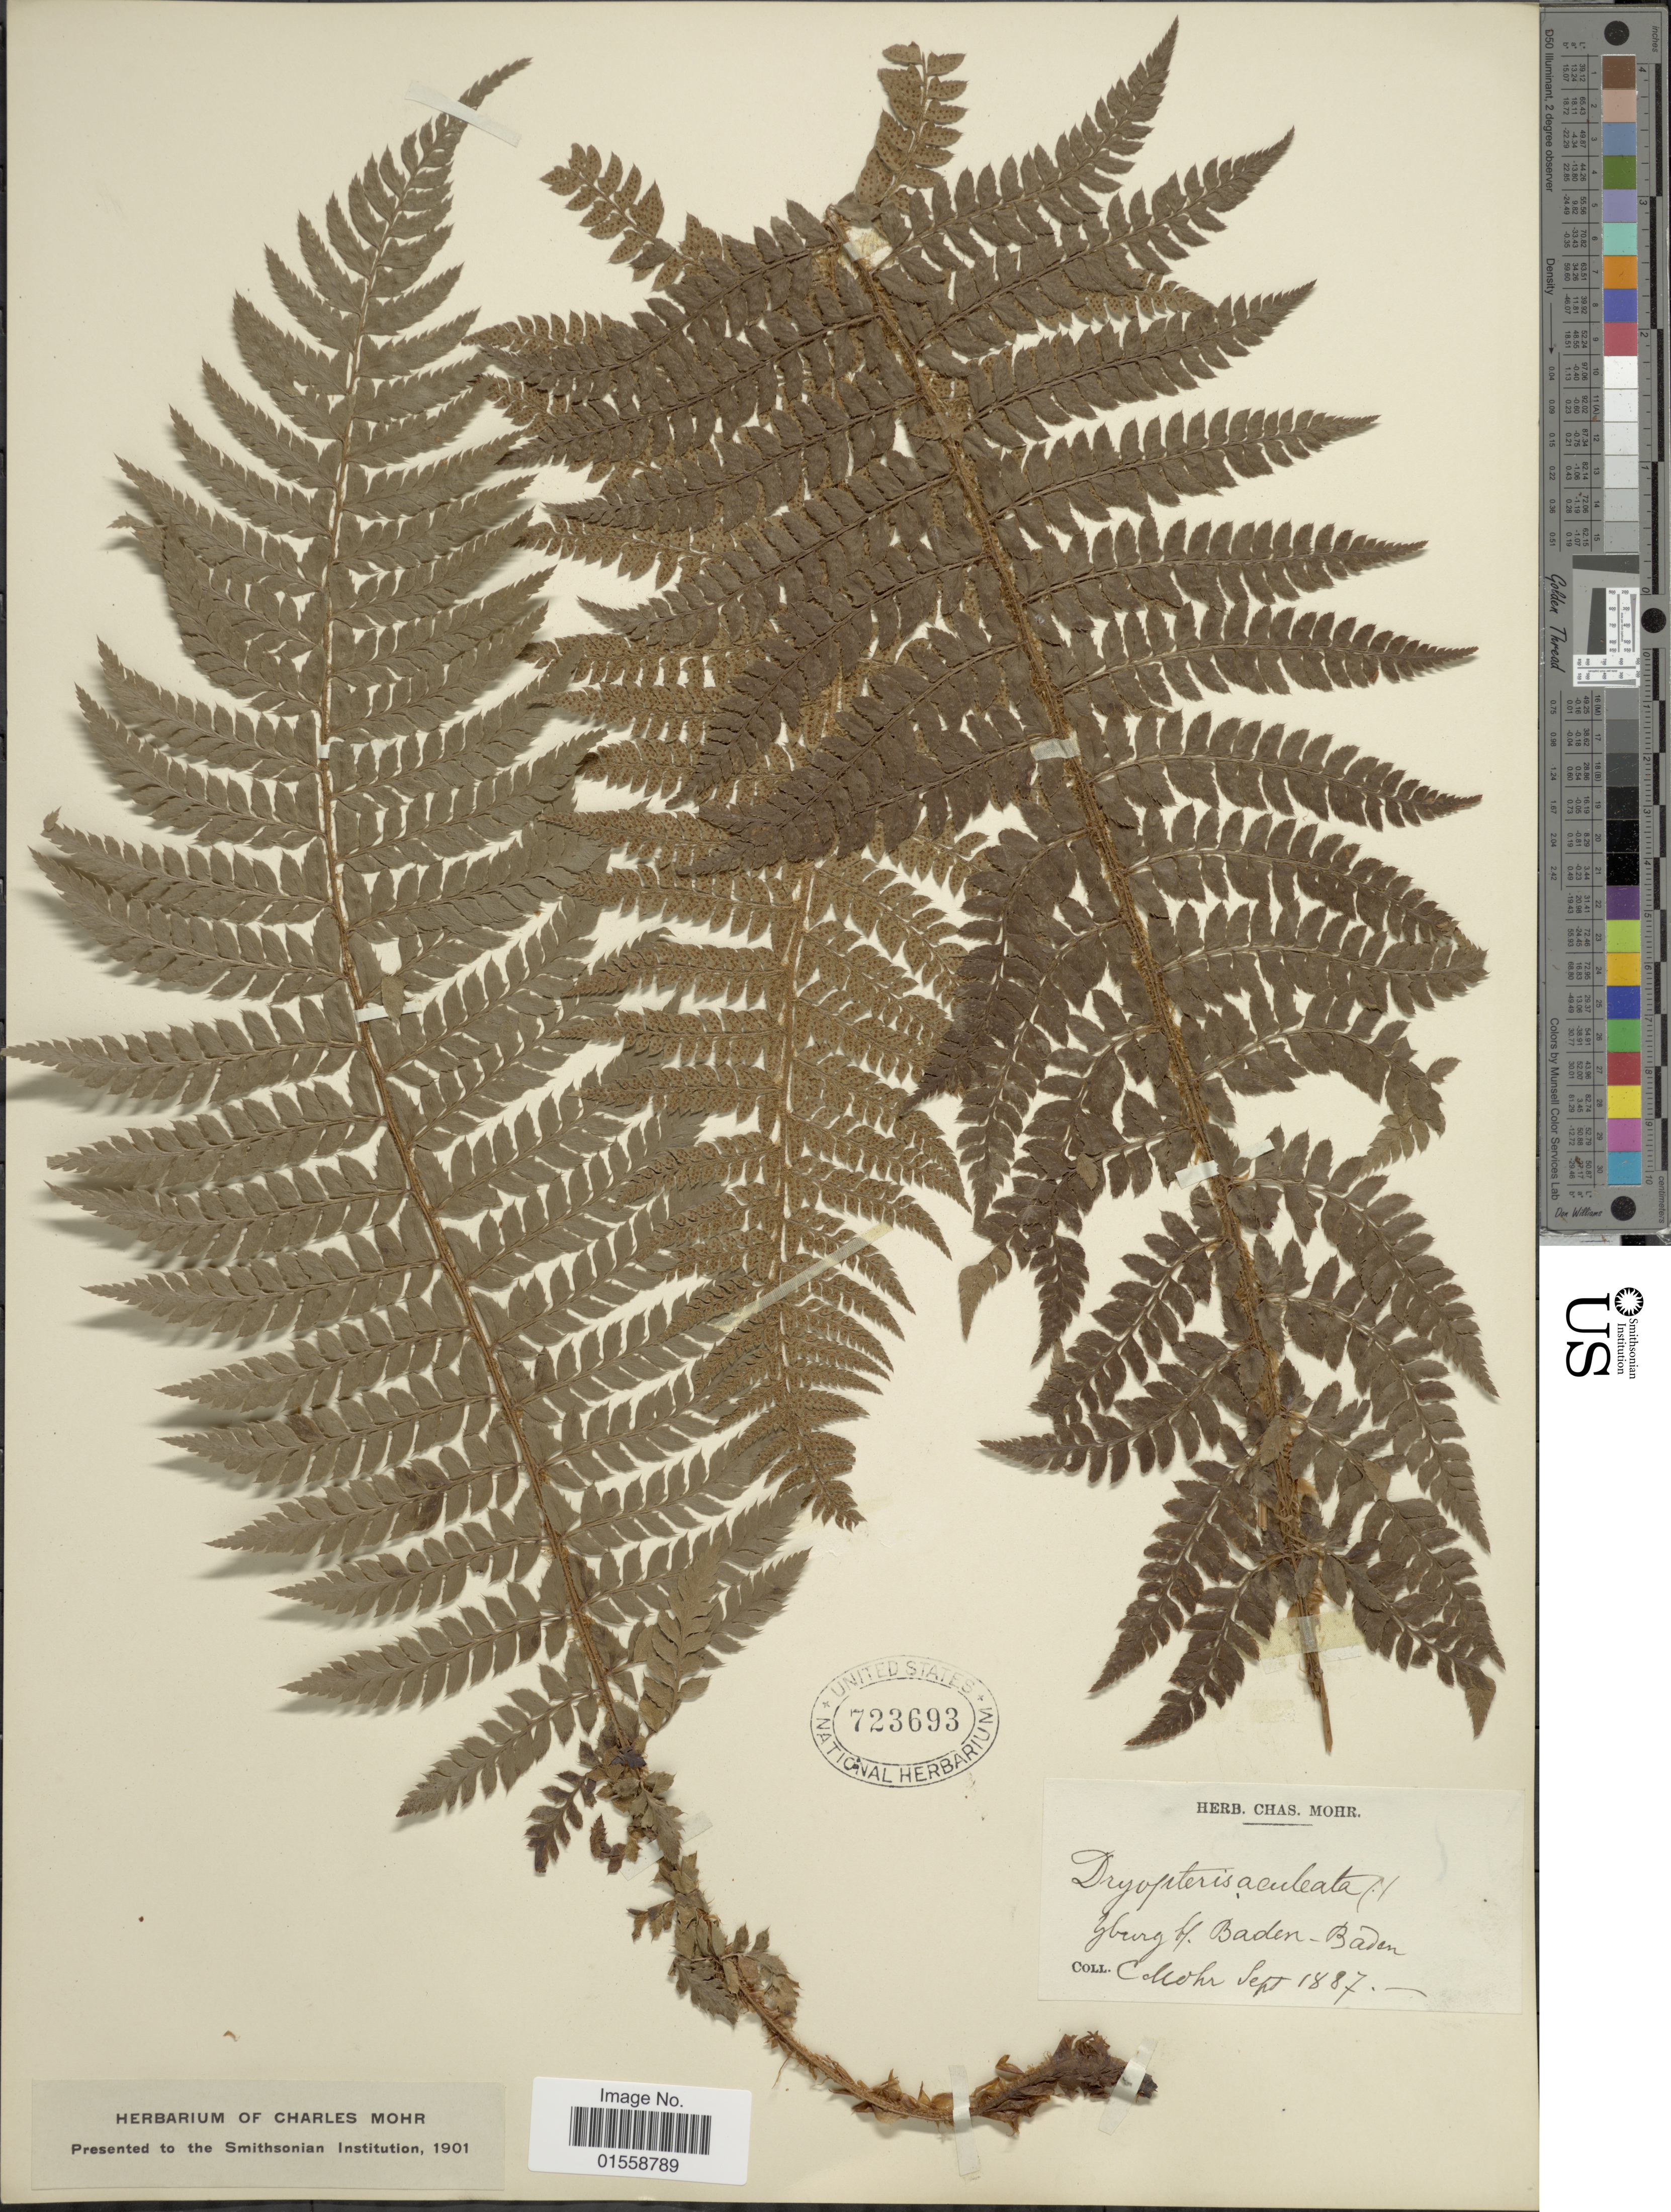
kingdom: Plantae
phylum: Tracheophyta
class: Polypodiopsida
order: Polypodiales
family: Dryopteridaceae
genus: Polystichum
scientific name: Polystichum setiferum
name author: (Forssk.) Moore ex Woynar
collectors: C. T. Mohr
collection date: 1887-09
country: Germany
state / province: Baden-Württemberg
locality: Yburg, St. Baden - Baden [interpreted]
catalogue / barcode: US 723693